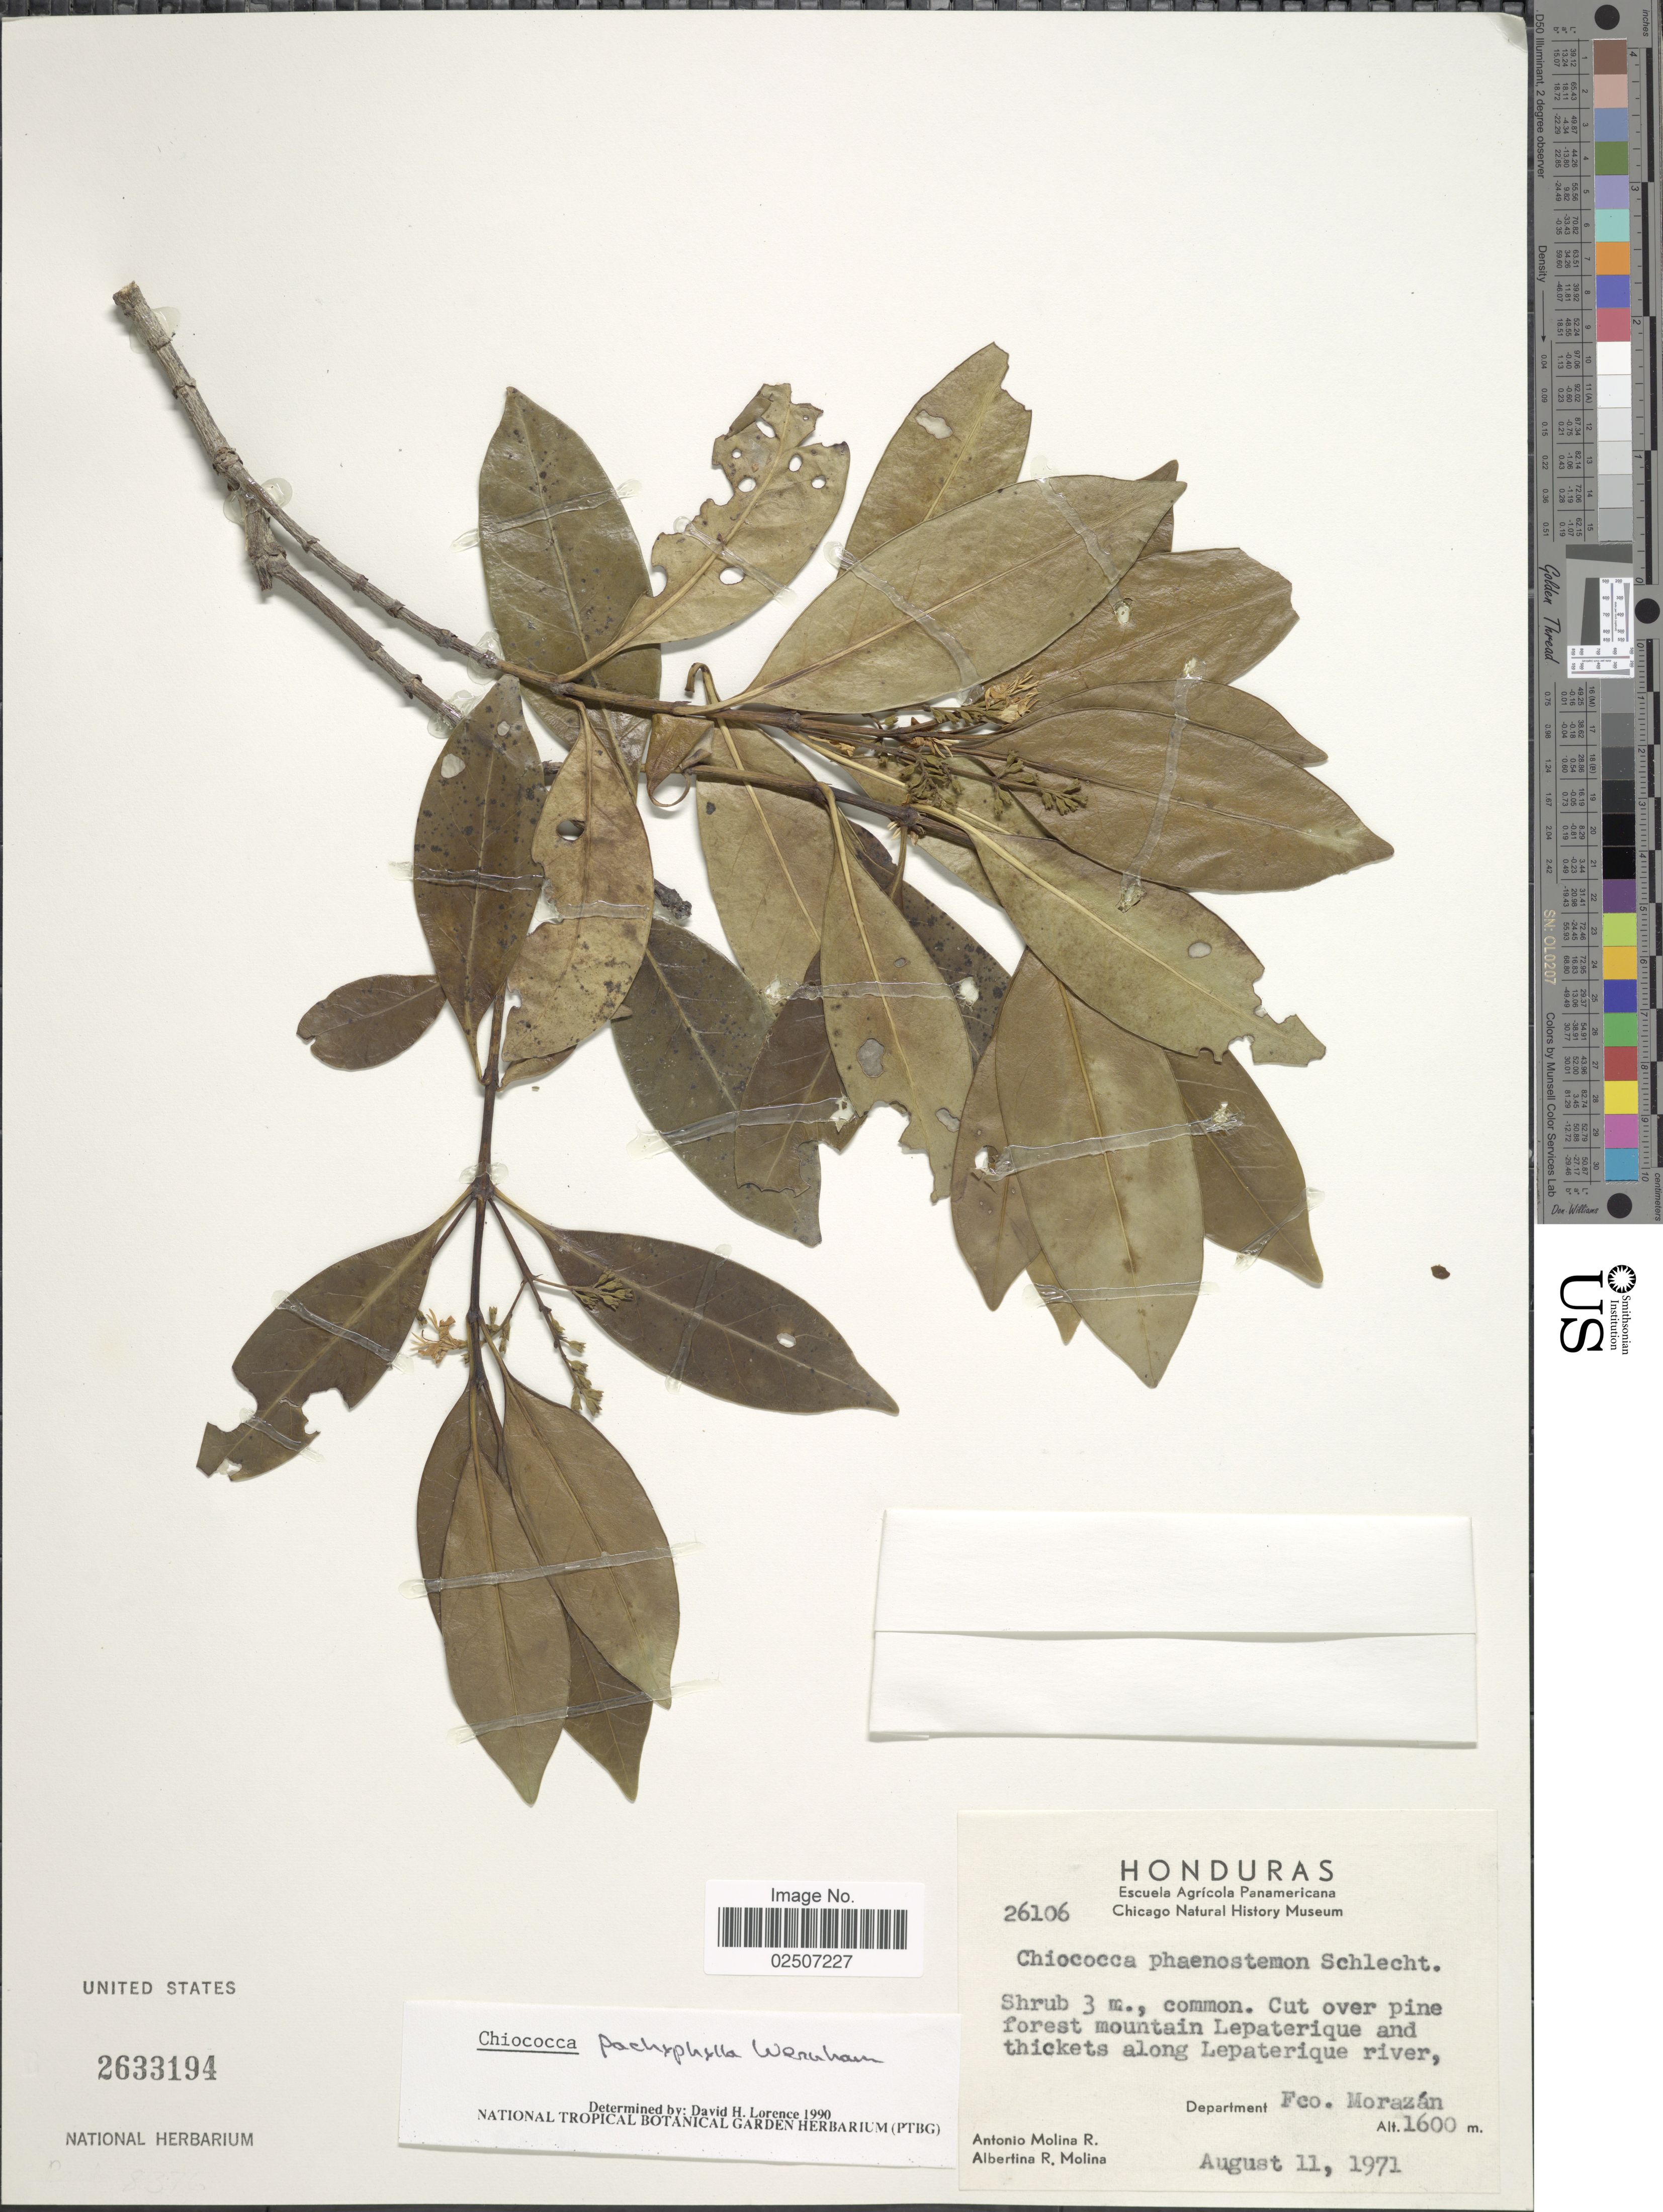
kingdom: Plantae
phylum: Tracheophyta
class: Magnoliopsida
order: Gentianales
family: Rubiaceae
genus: Chiococca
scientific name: Chiococca pachyphylla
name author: Wernham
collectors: A. Molina R. & A. R. Molina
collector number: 26106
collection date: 1971-08-11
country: Honduras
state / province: Fco. Morazán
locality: Cut over pine forest mountain Lepaterique and thickets along Lepaterique river, Department Fco. Morazan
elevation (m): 1600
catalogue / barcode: US 2633194